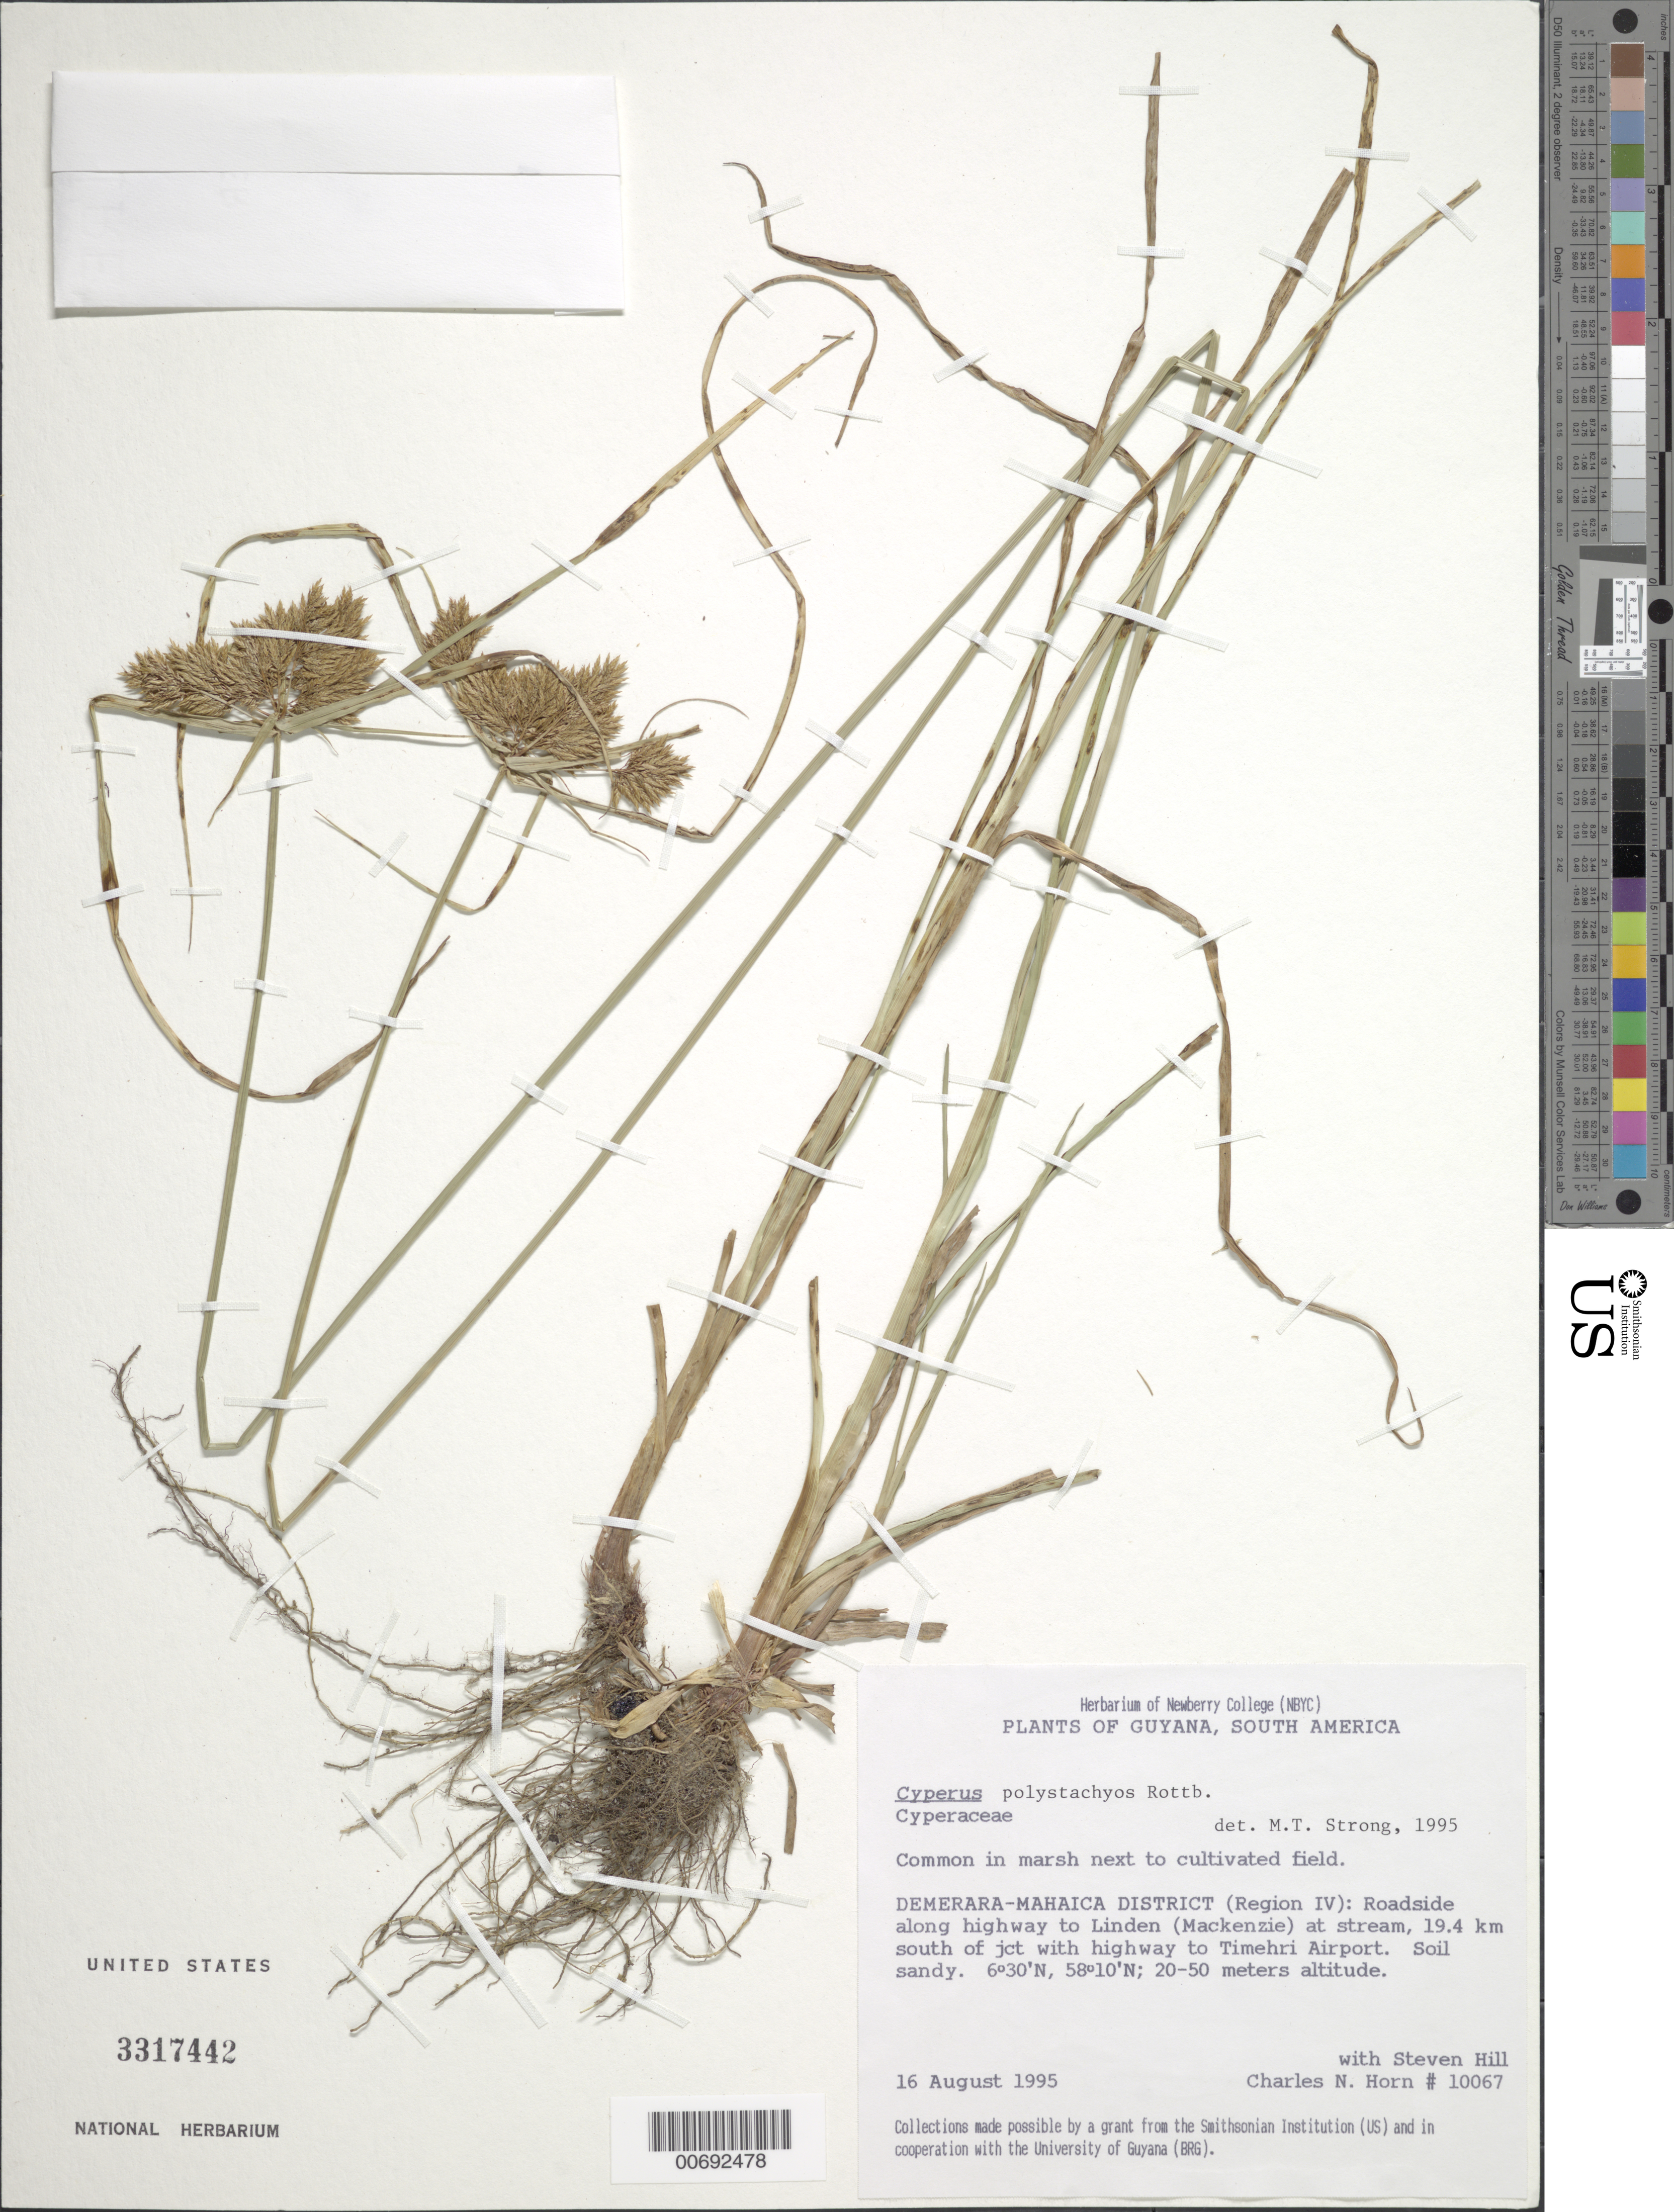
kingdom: Plantae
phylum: Tracheophyta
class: Liliopsida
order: Poales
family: Cyperaceae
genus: Cyperus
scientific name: Cyperus polystachyos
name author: Rottb.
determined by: Strong, M. T., (US), Smithsonian Institution - National Museum of Natural History (UNITED STATES)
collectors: C. N. Horn & S. Hill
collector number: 10067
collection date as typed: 16-Aug-95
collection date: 1995-08-16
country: Guyana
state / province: Demerara-Mahaica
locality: Linden (Mackenzie) Hwy.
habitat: Sandy soil; marsh next to cultivated field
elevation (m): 20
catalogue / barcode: US 3317442